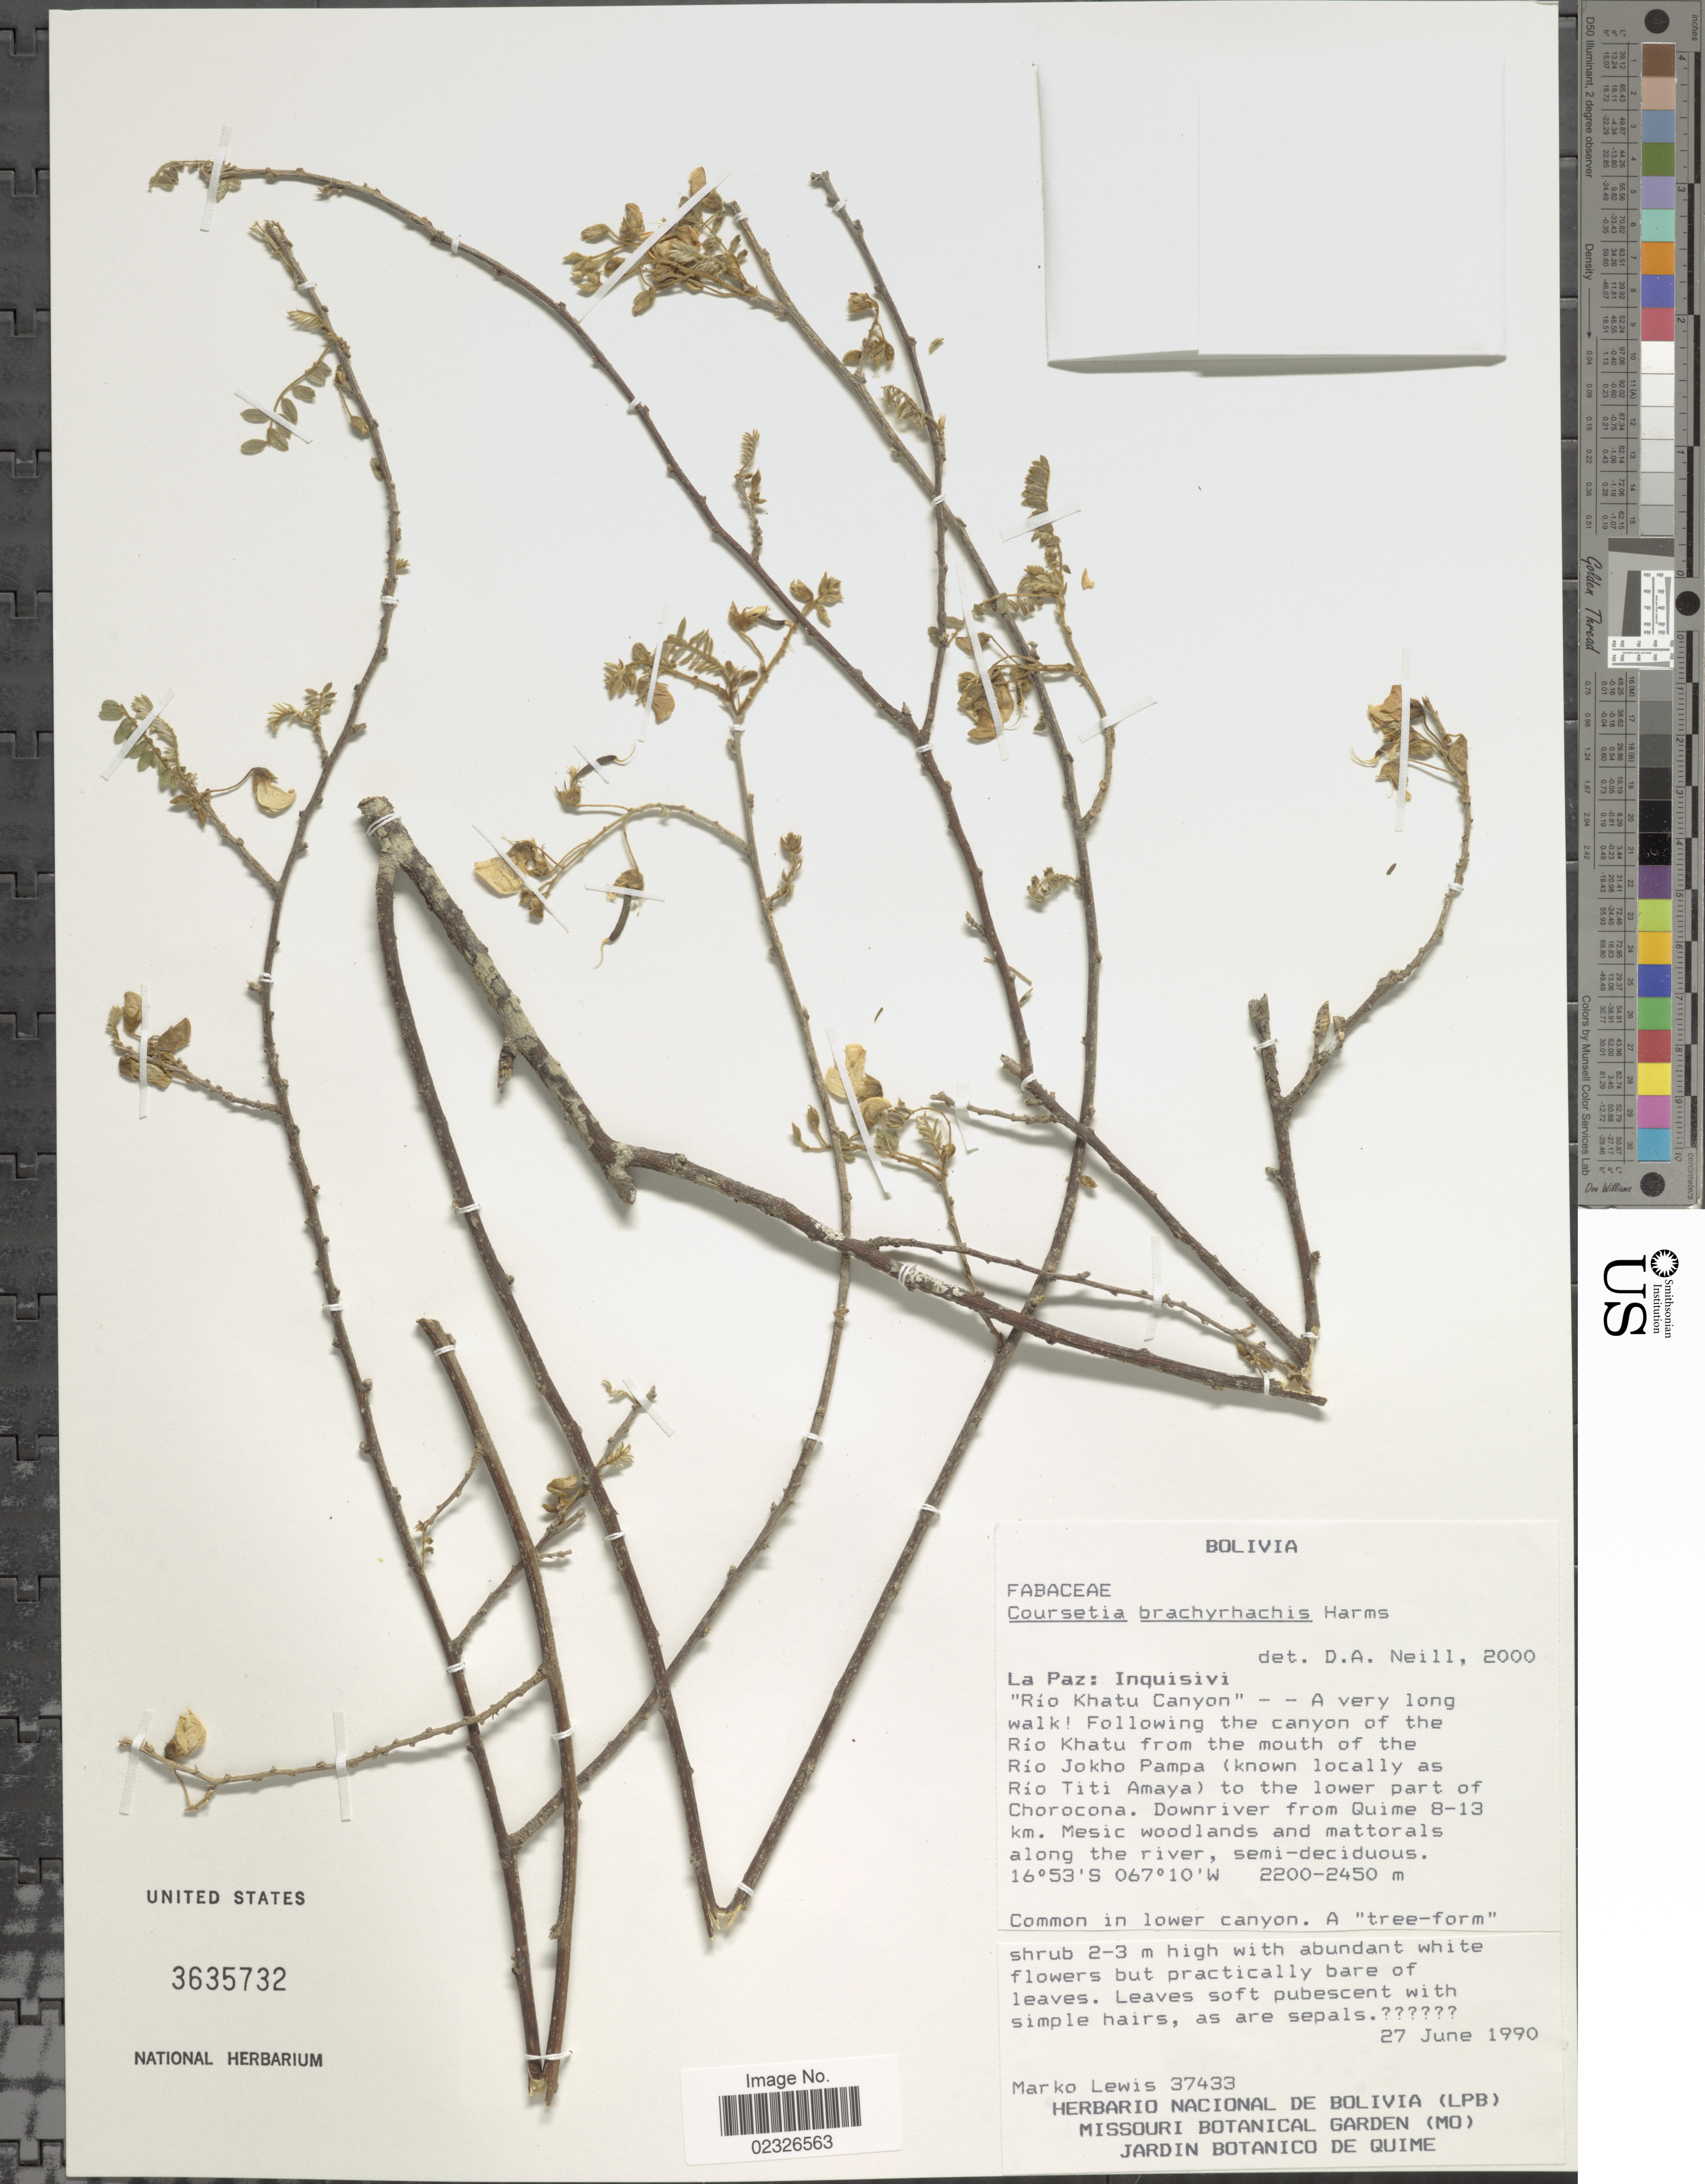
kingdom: Plantae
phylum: Tracheophyta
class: Magnoliopsida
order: Fabales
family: Fabaceae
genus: Coursetia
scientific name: Coursetia brachyrhachis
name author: Harms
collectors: M. A. Lewis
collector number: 37433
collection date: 1990-06-27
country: Bolivia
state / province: La Paz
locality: Inquisivi. "Rio Khatu Canyon" -- Following the canyon of the Rio Khatu from the mouth of the Rio Jokho Pampa ( known locally as Rio Titi Amaya) to the lower part of Chorocona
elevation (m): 2200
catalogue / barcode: US 3635732